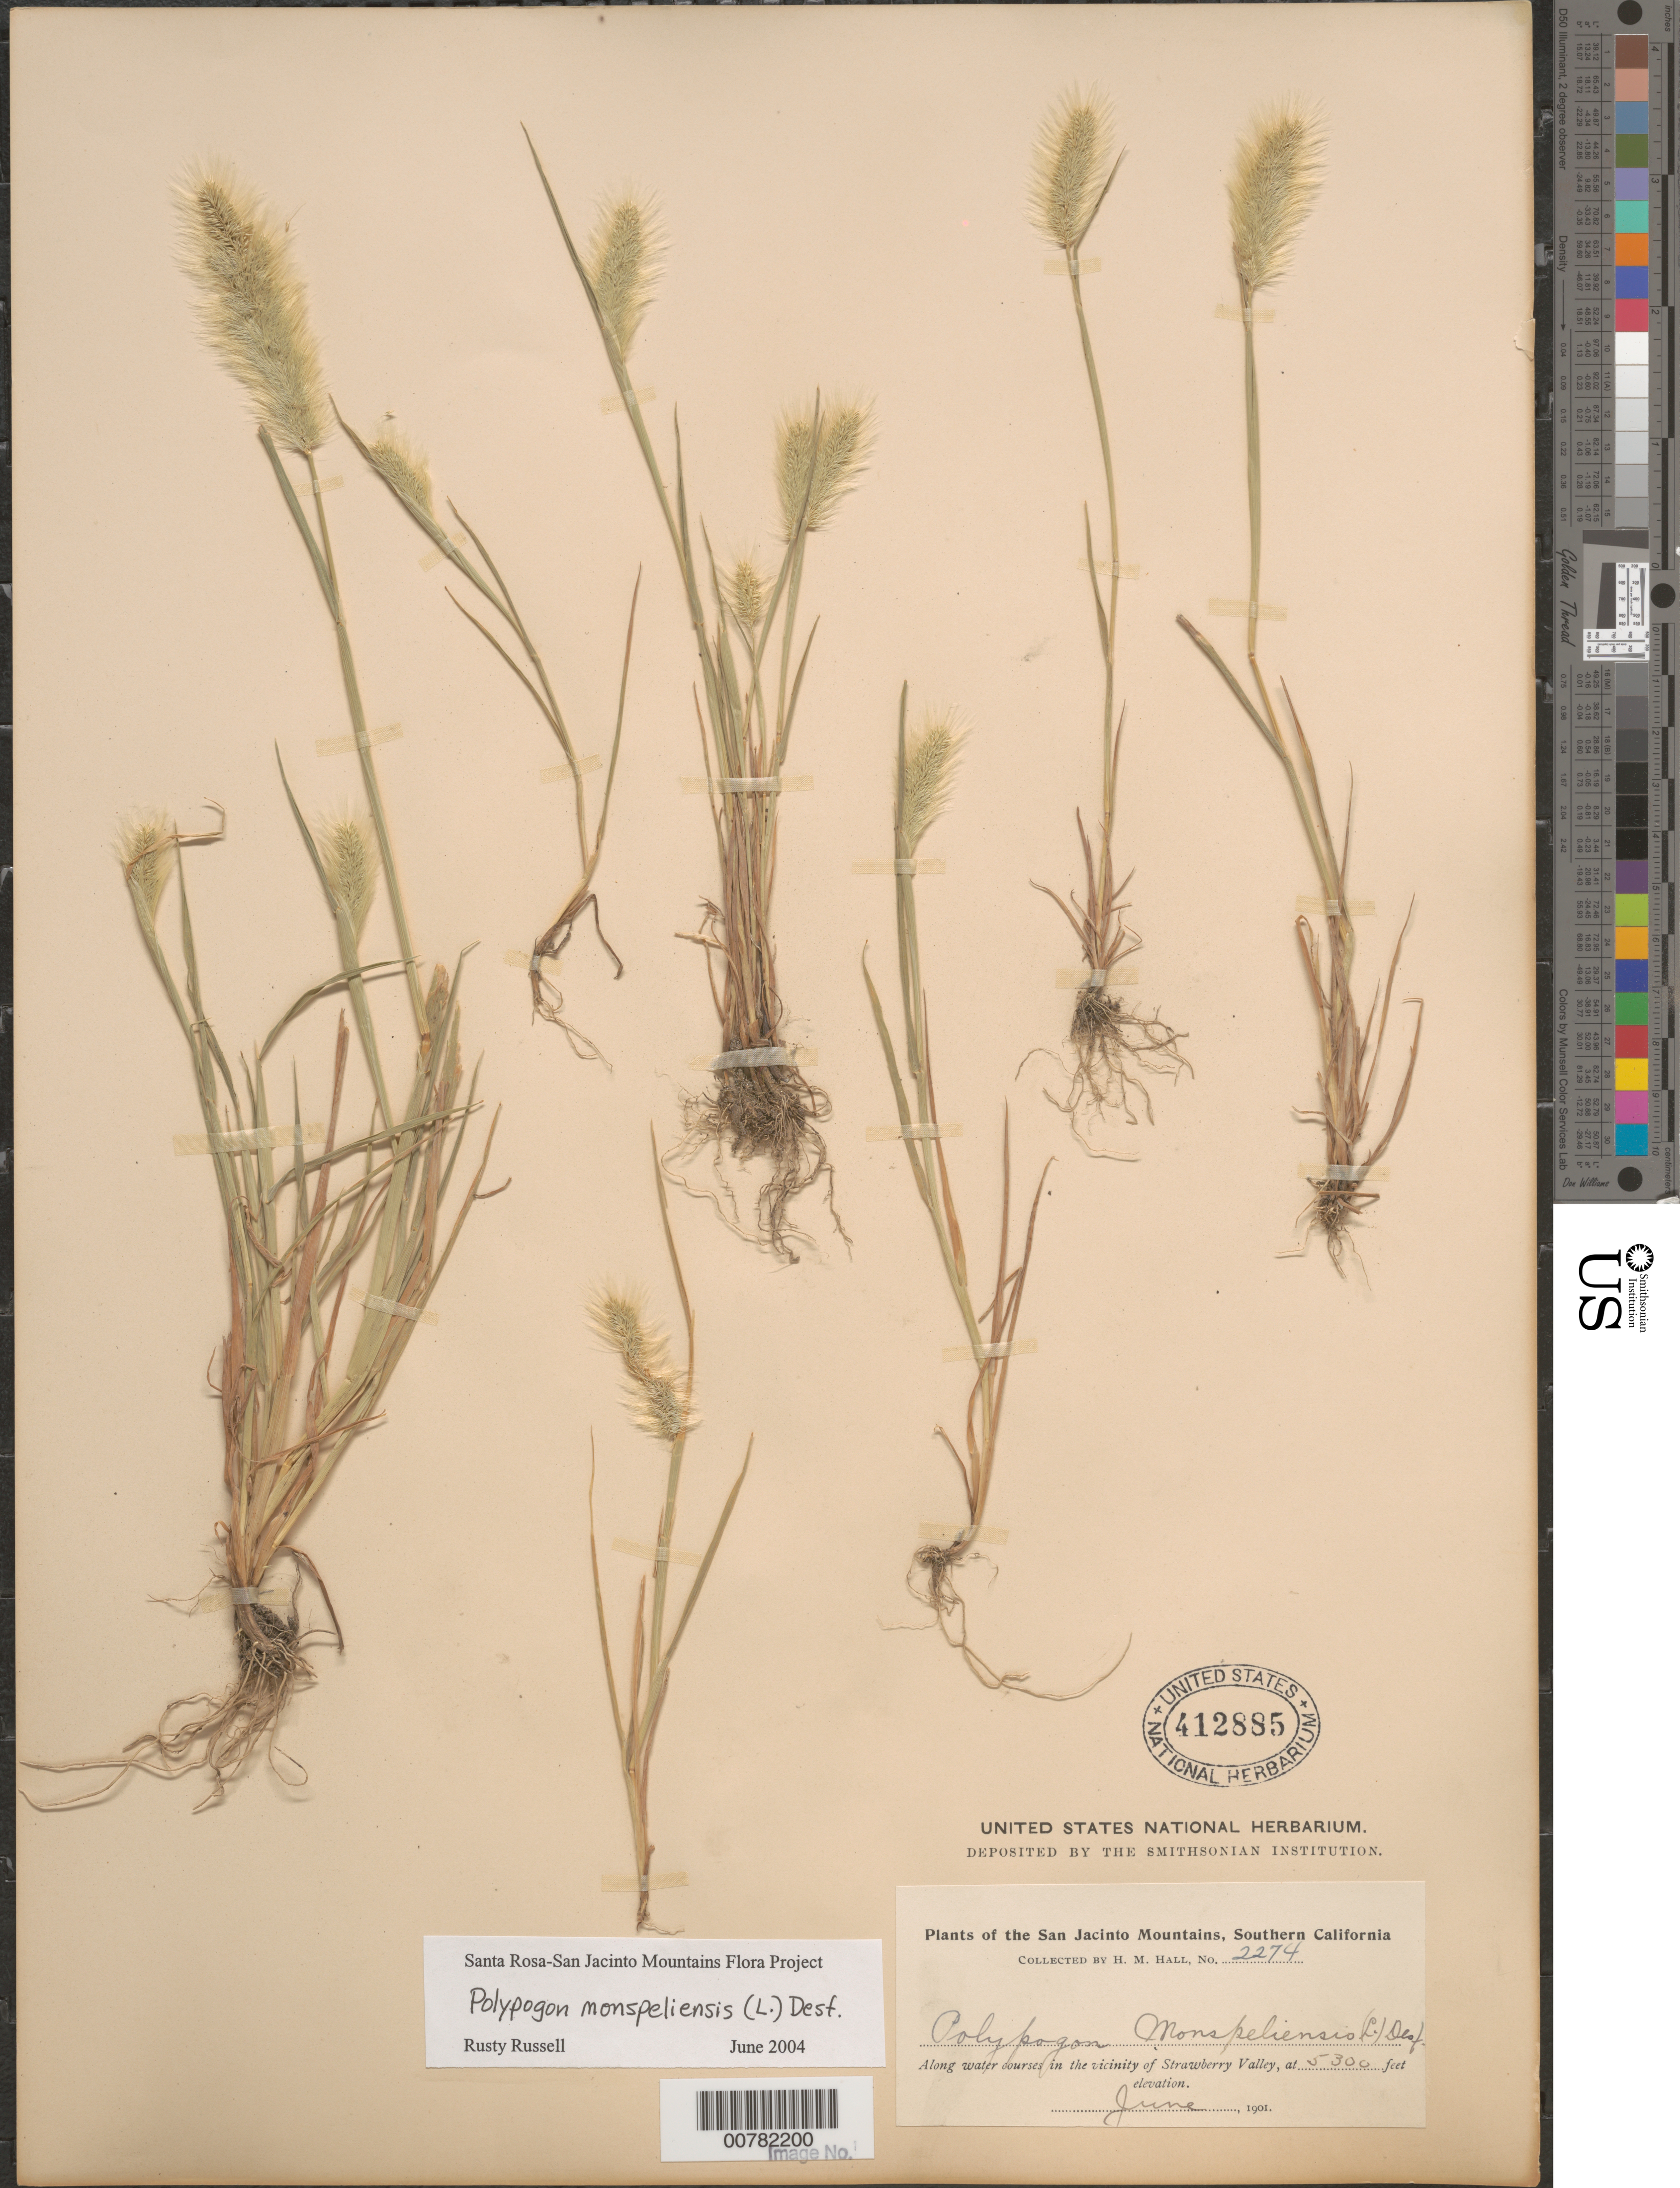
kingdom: Plantae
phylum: Tracheophyta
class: Liliopsida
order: Poales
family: Poaceae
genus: Polypogon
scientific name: Polypogon monspeliensis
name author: (L.) Desf.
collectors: H. M. Hall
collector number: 2274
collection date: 1901-06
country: United States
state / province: California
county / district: Riverside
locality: San Jacinto Mountains, Southern California. Along water courses in the vicinity of Strawberry Valley.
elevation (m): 1615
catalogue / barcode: US 412885